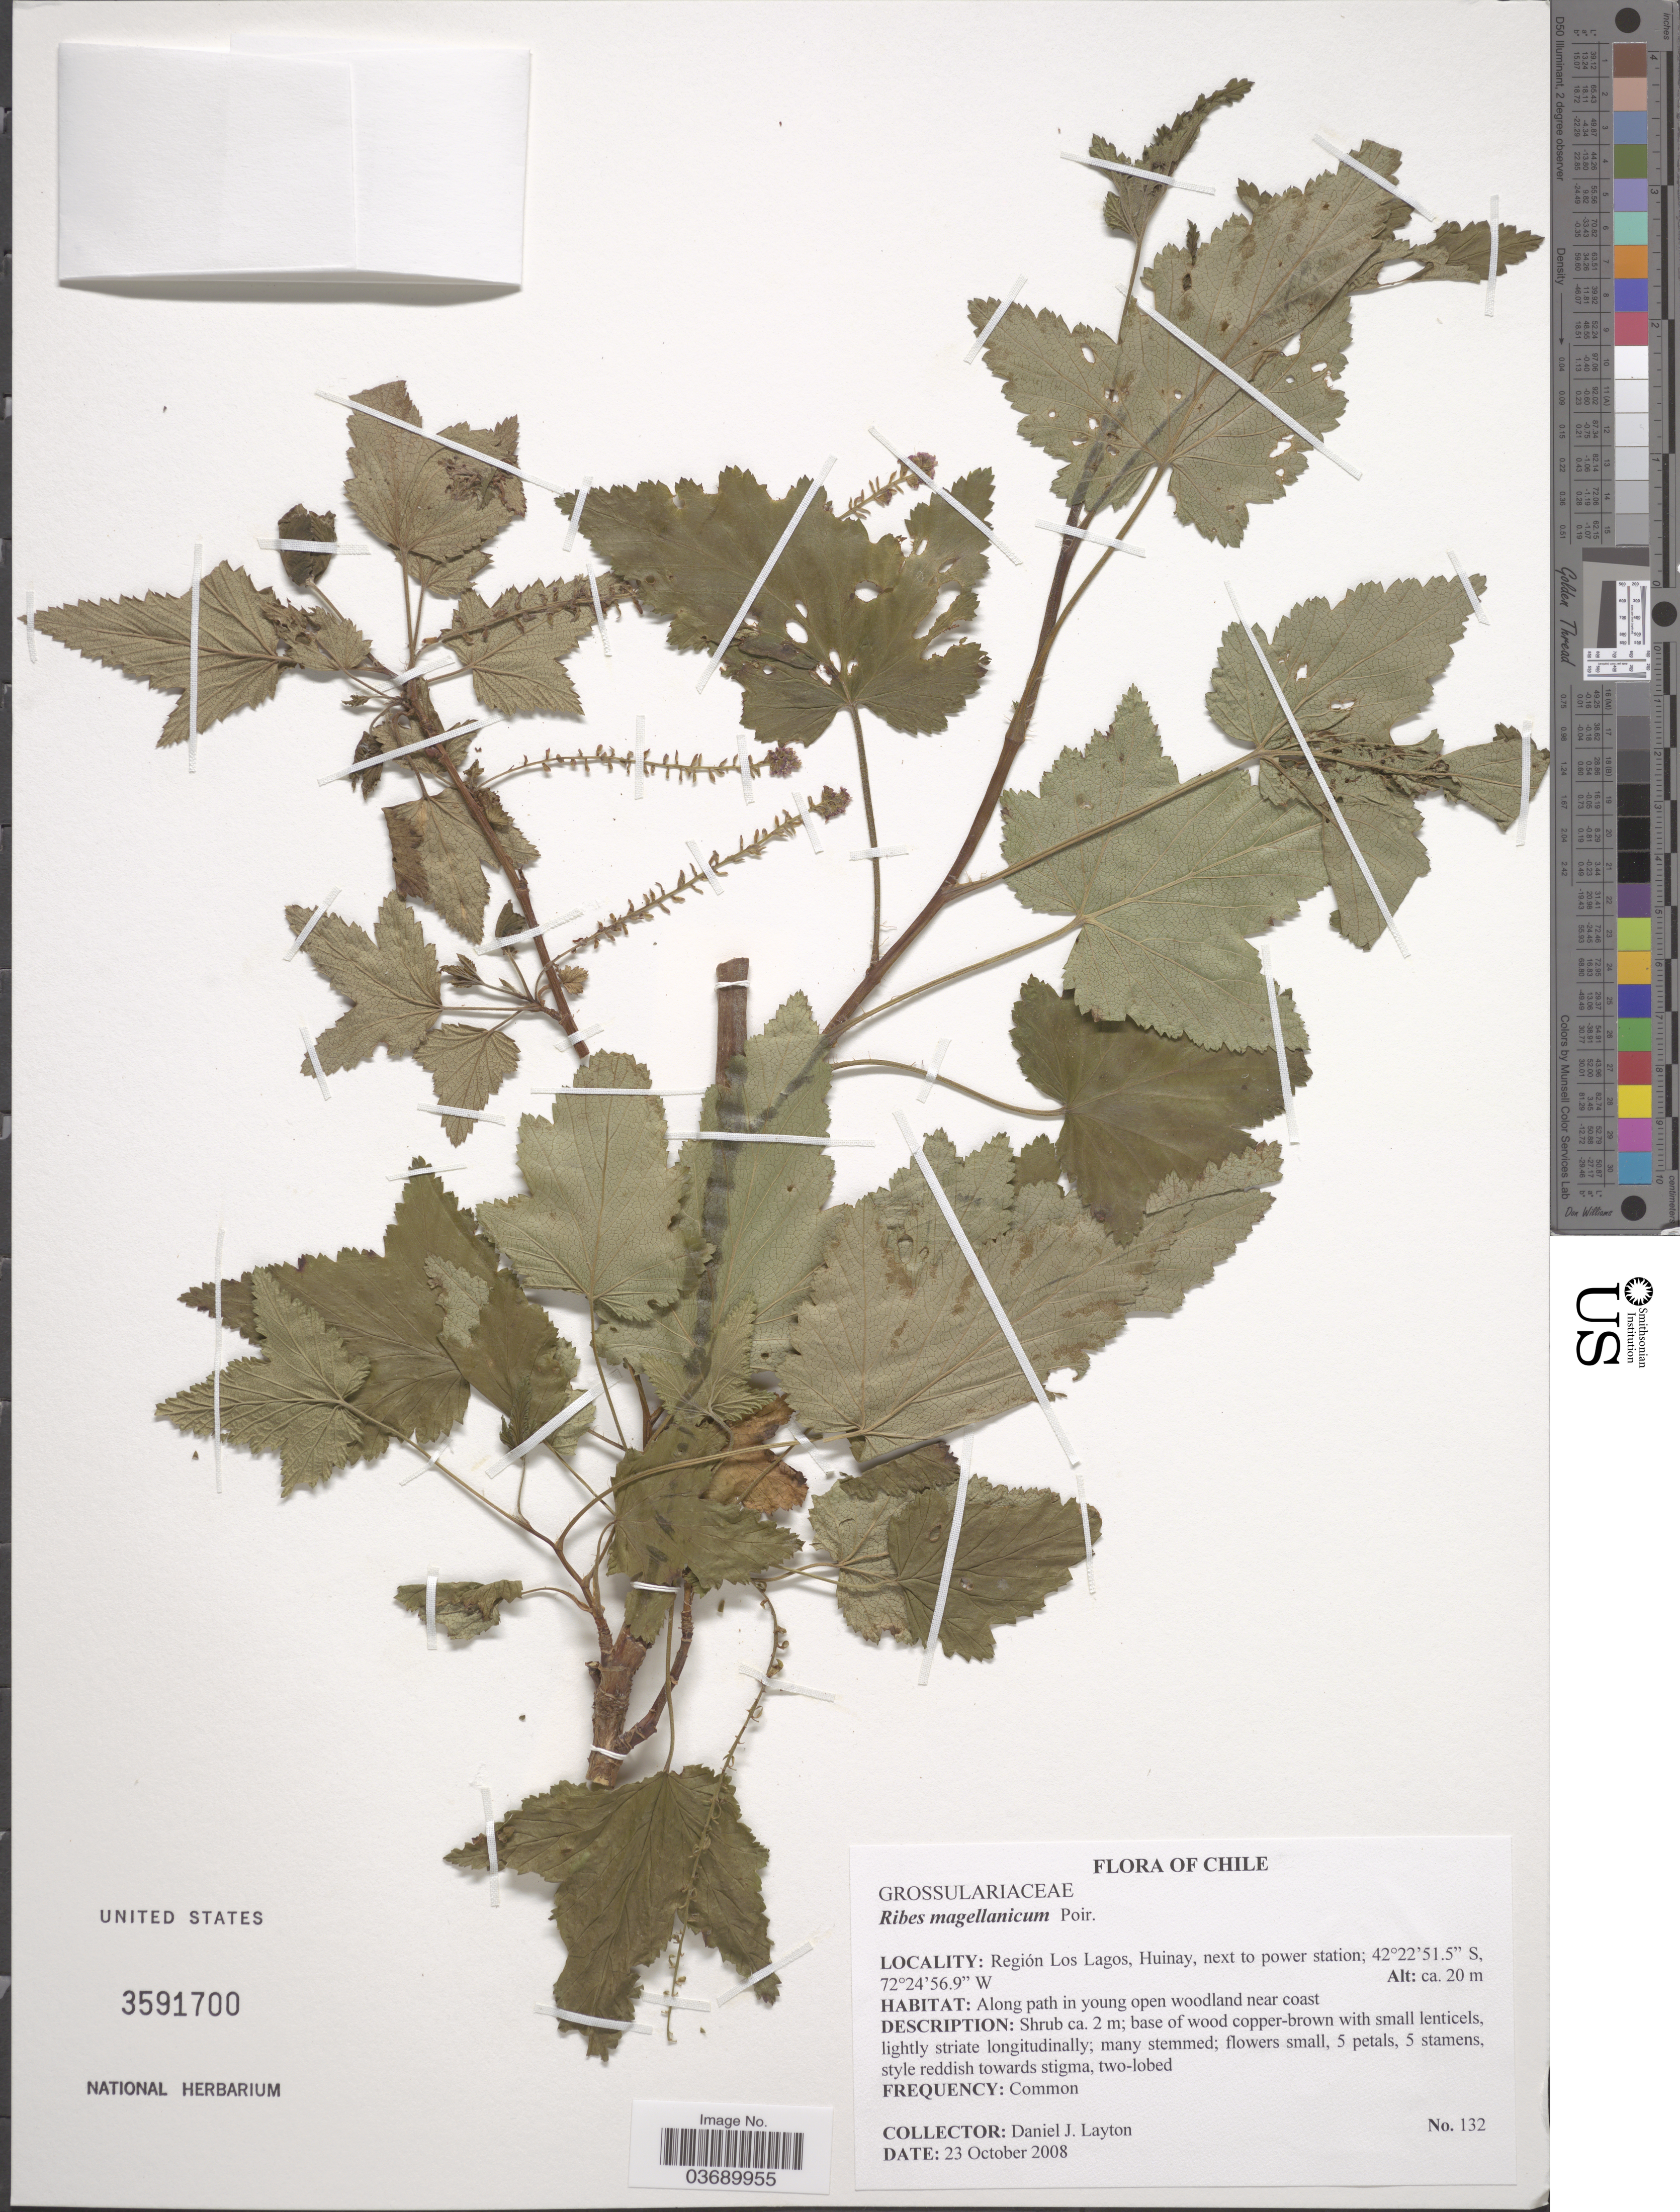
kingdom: Plantae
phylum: Tracheophyta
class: Magnoliopsida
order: Saxifragales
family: Grossulariaceae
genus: Ribes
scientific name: Ribes magellanicum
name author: Poir.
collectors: D. J. Layton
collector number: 132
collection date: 2008-10-23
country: Chile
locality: Región Los Lagos, Huinay, next to power station.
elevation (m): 20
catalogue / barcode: US 3591700